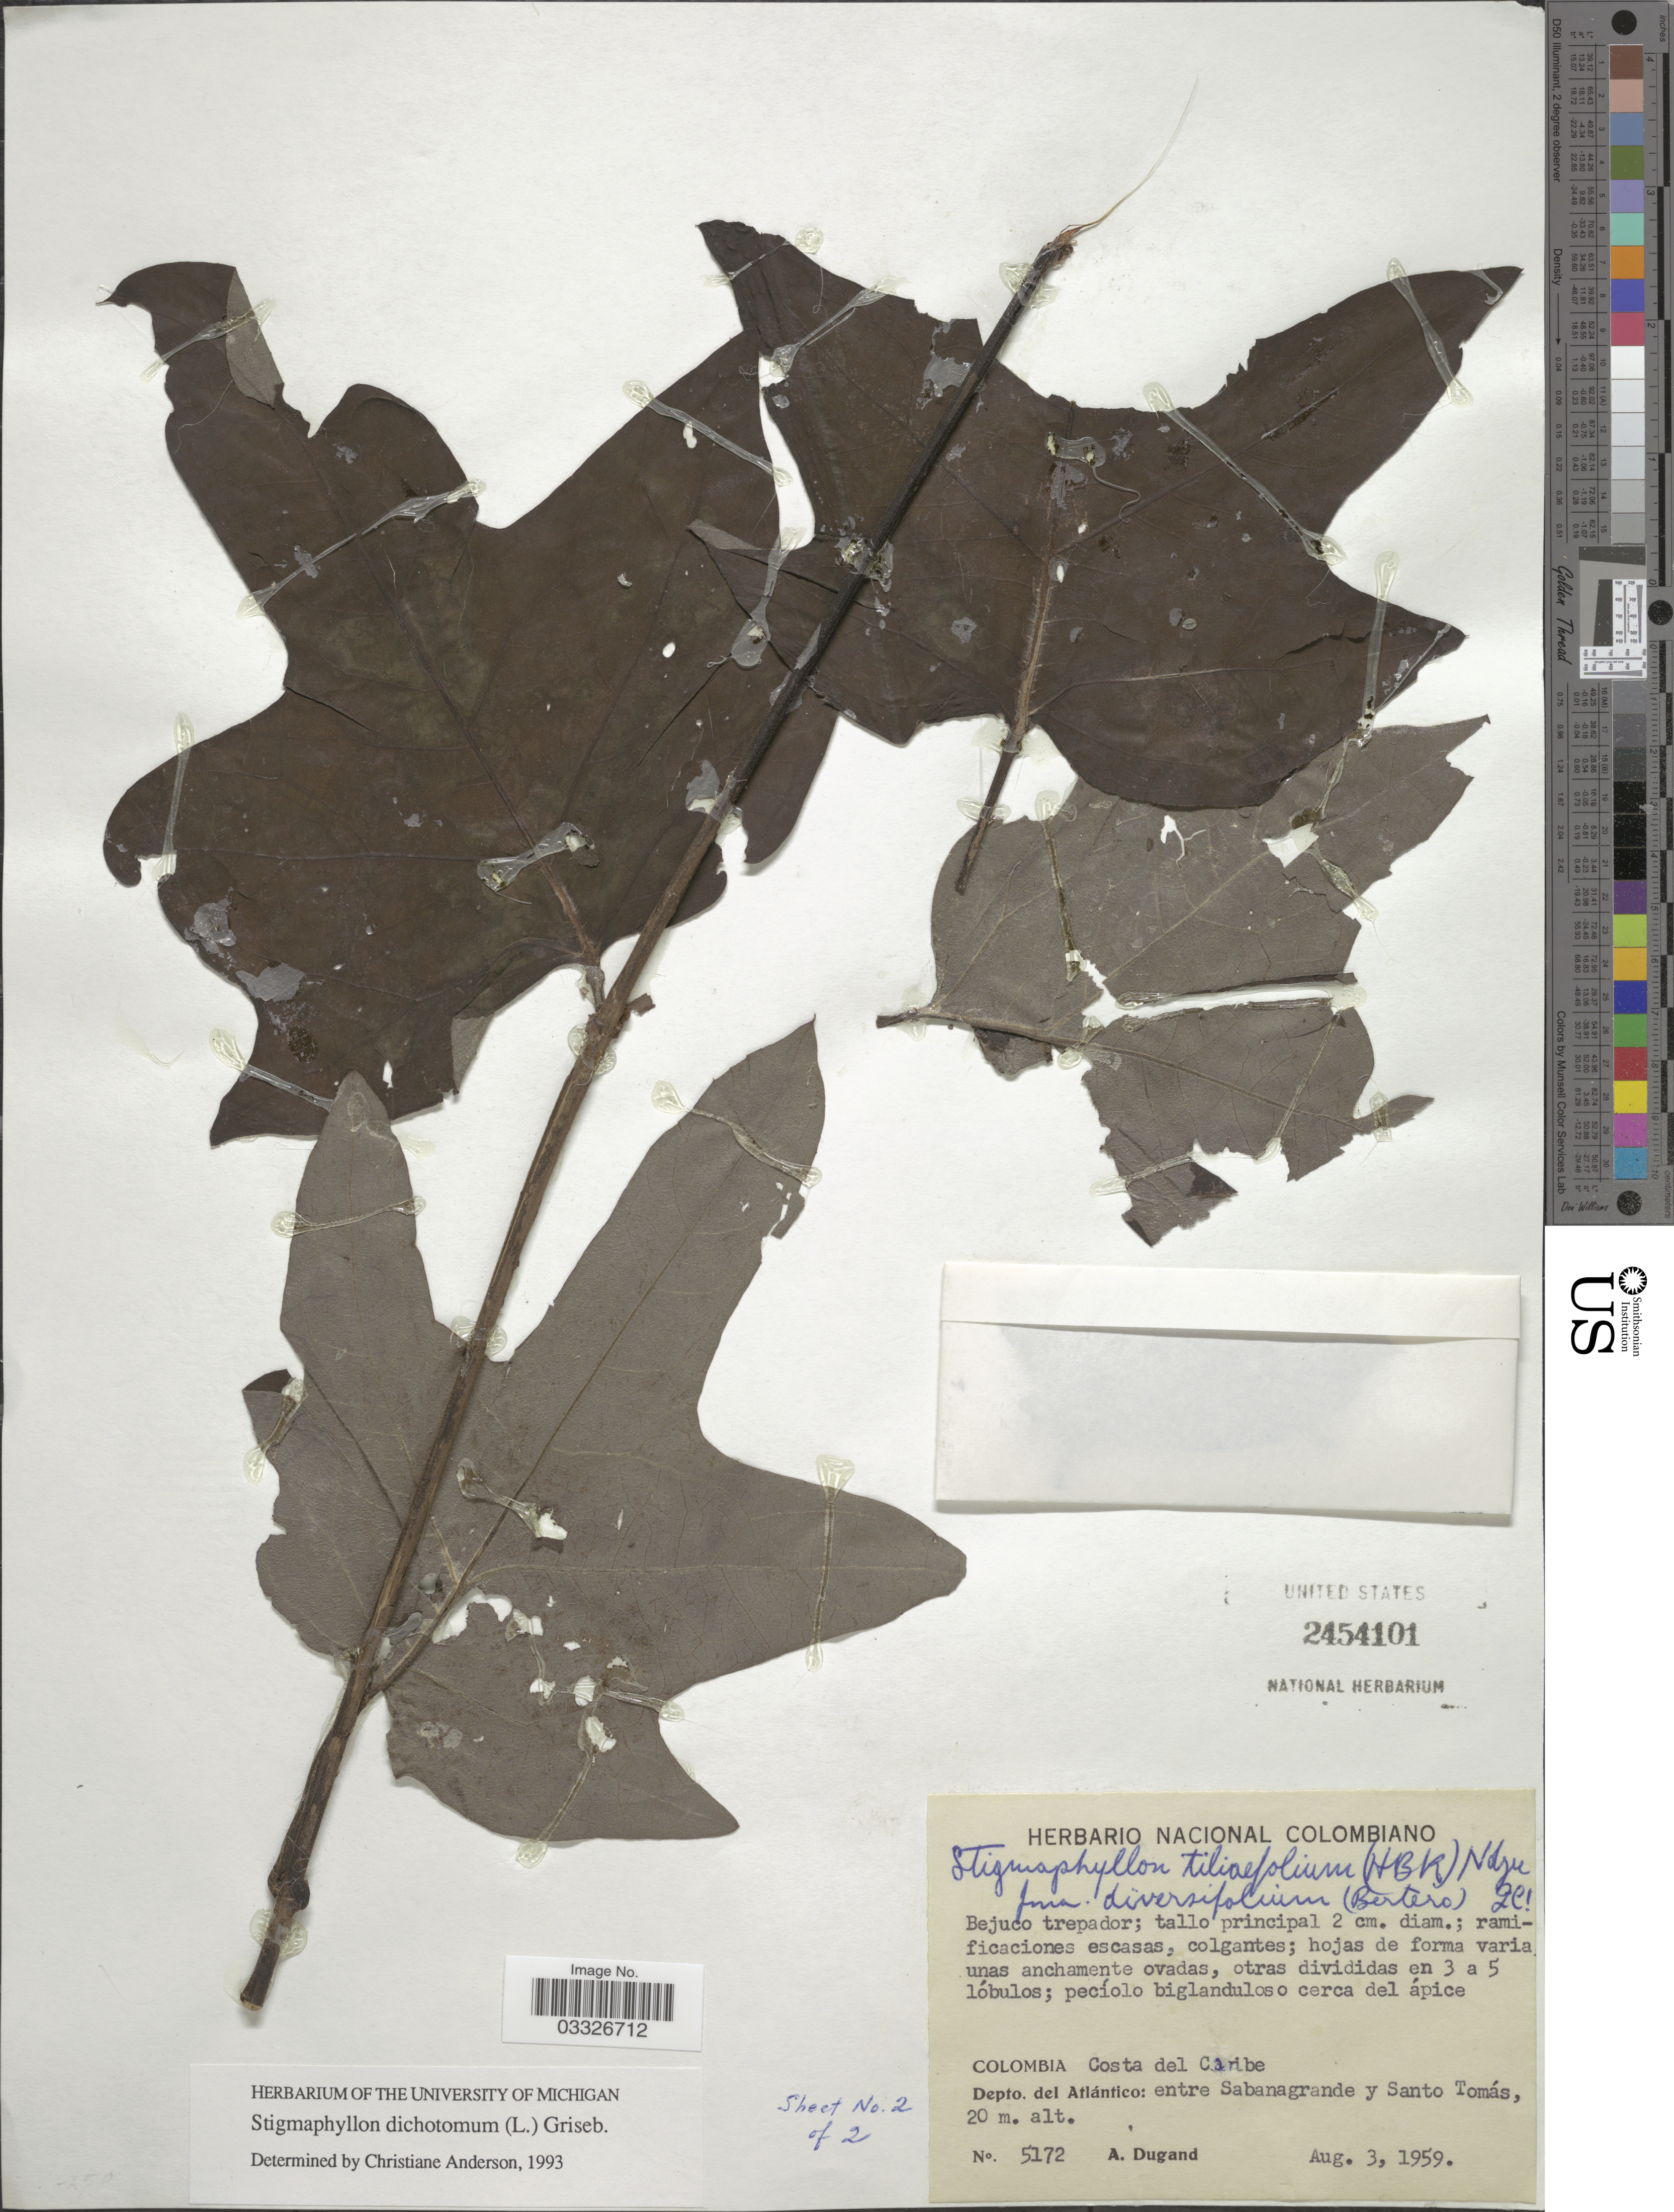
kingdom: Plantae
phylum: Tracheophyta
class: Magnoliopsida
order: Malpighiales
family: Malpighiaceae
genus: Stigmaphyllon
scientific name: Stigmaphyllon dichotomum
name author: Griseb.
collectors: A. Dugand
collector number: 5172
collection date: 1959-08-03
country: Colombia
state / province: Atlántico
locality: Costa del Caribe. Depto. del Atlántico: entre Sabanagrande y Santo Tomás.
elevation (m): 20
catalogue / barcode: US 2454101